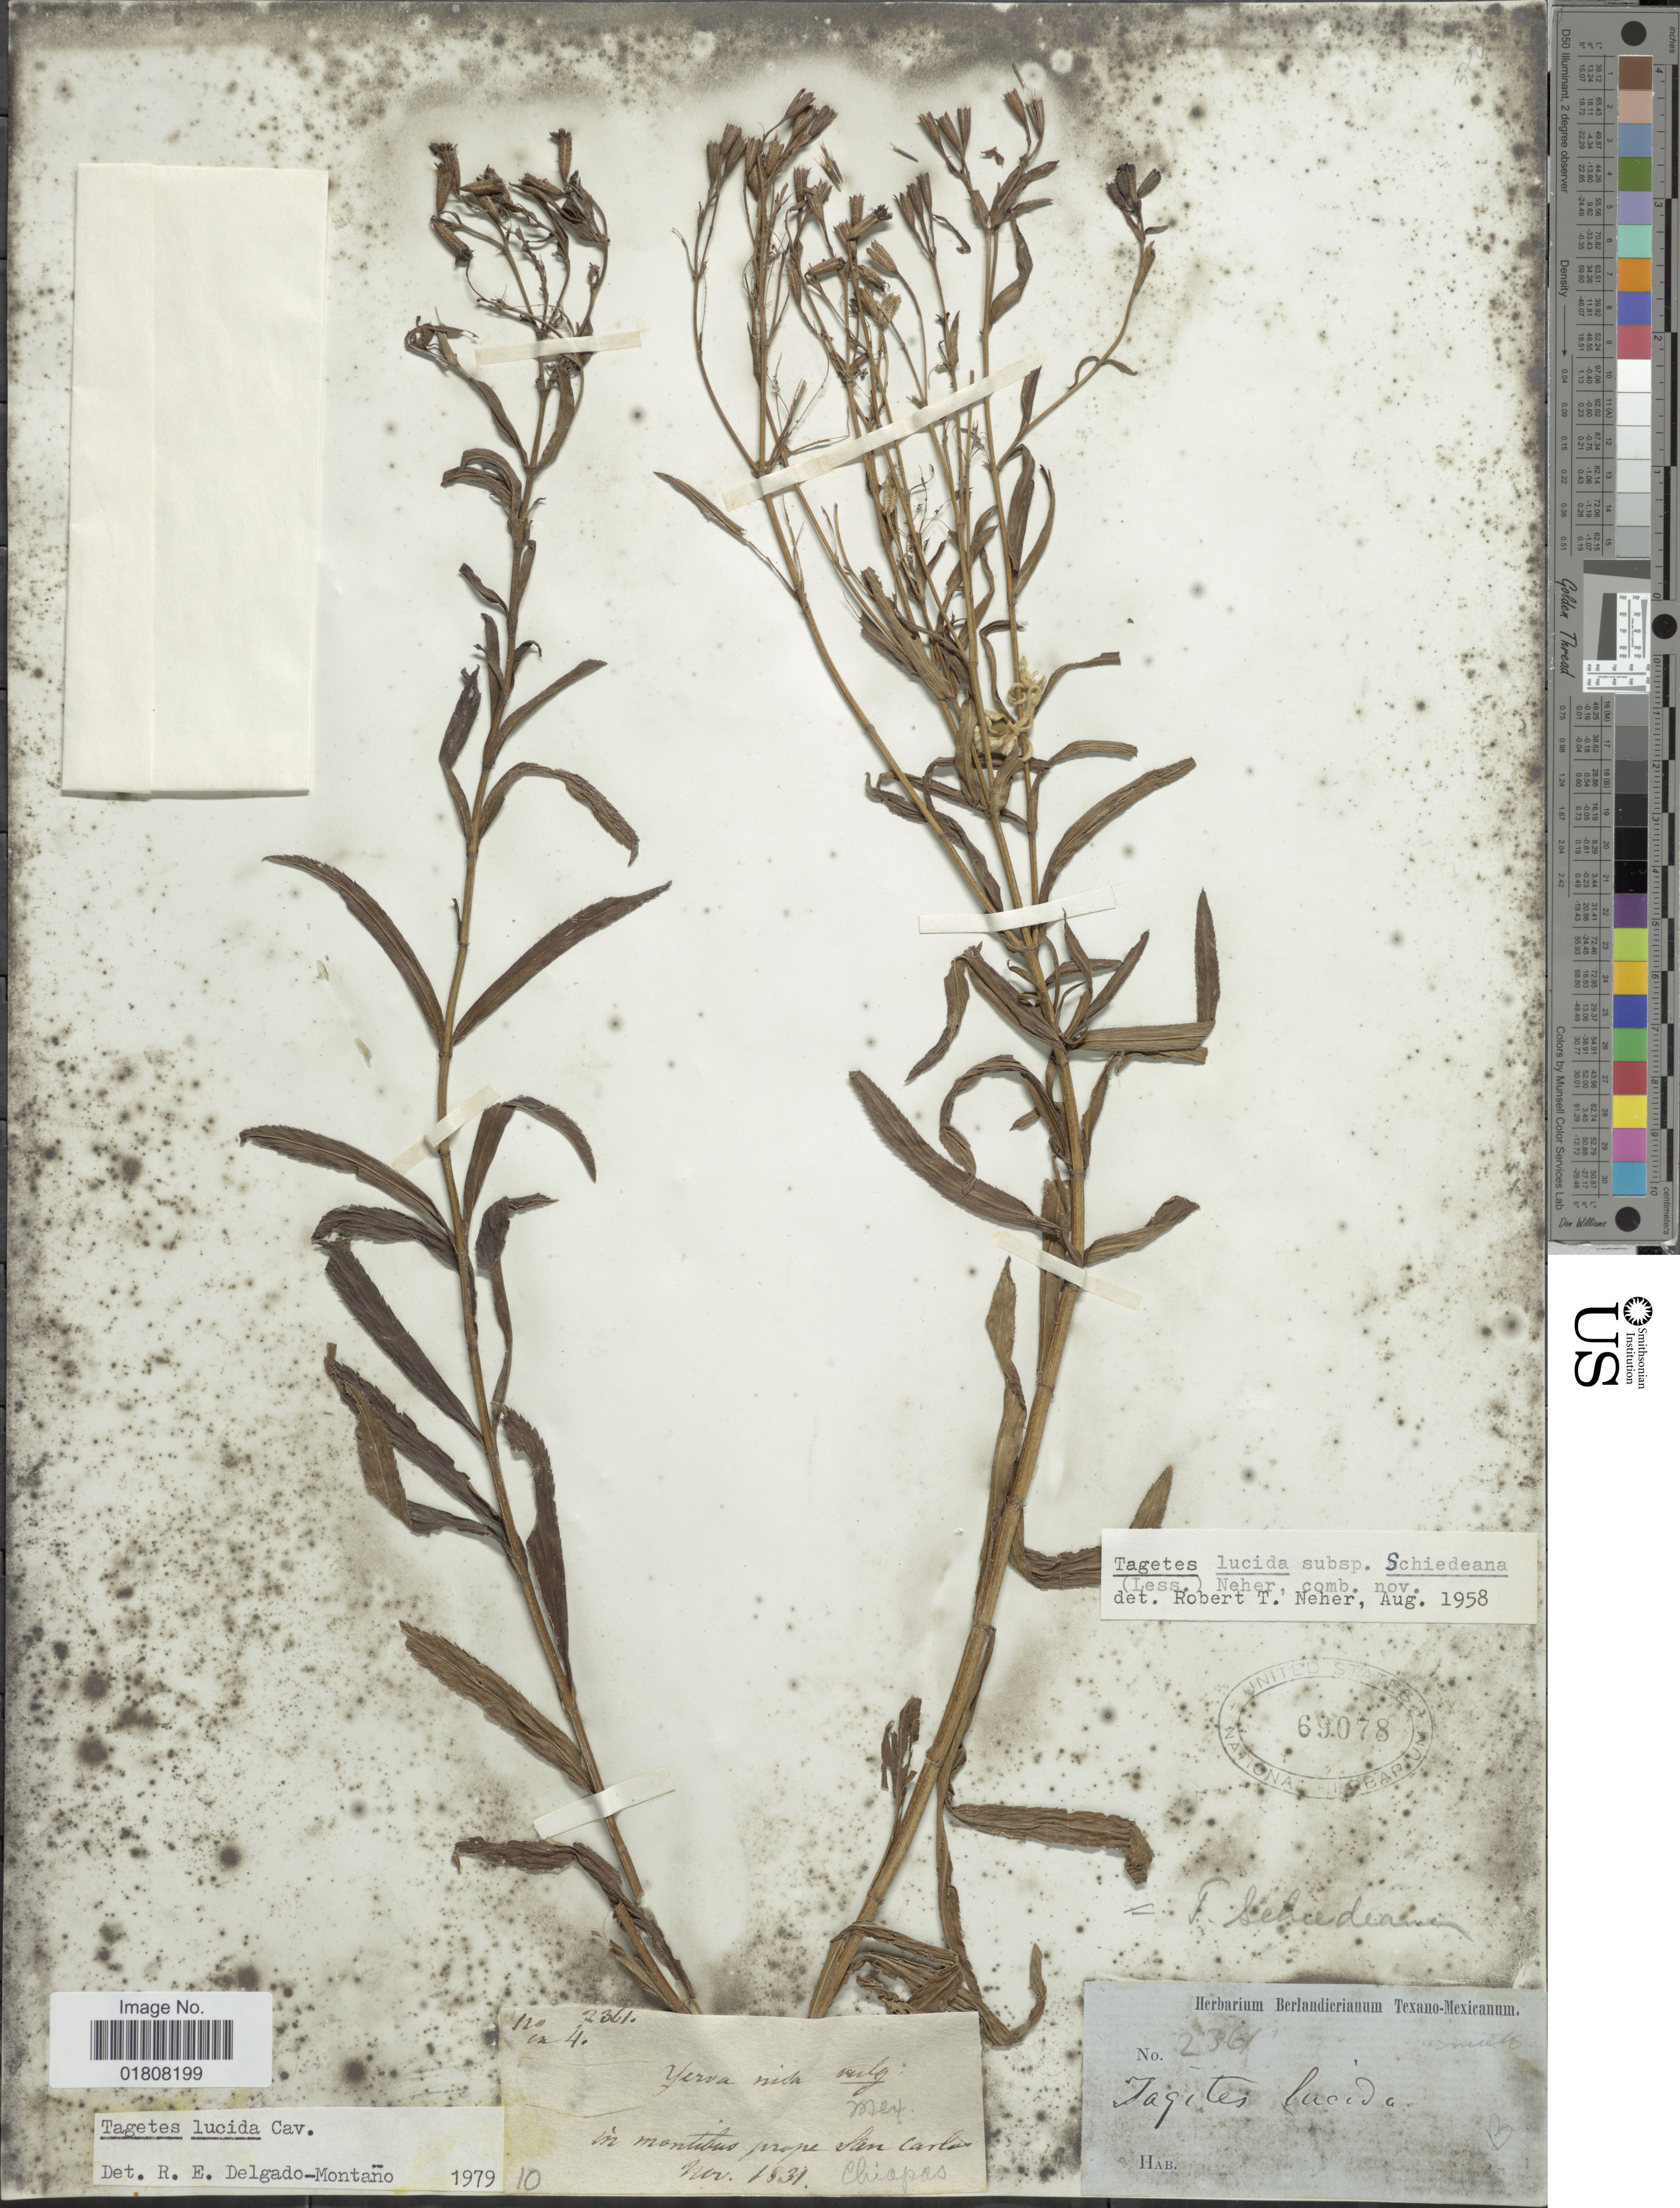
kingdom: Plantae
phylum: Tracheophyta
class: Magnoliopsida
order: Asterales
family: Asteraceae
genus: Tagetes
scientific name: Tagetes lucida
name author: Cav.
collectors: ex Herb. Berlandierianum Texano-Mexicanum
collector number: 2361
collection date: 1831-11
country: Mexico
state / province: Chiapas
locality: Prope San Carlos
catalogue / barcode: US 69078